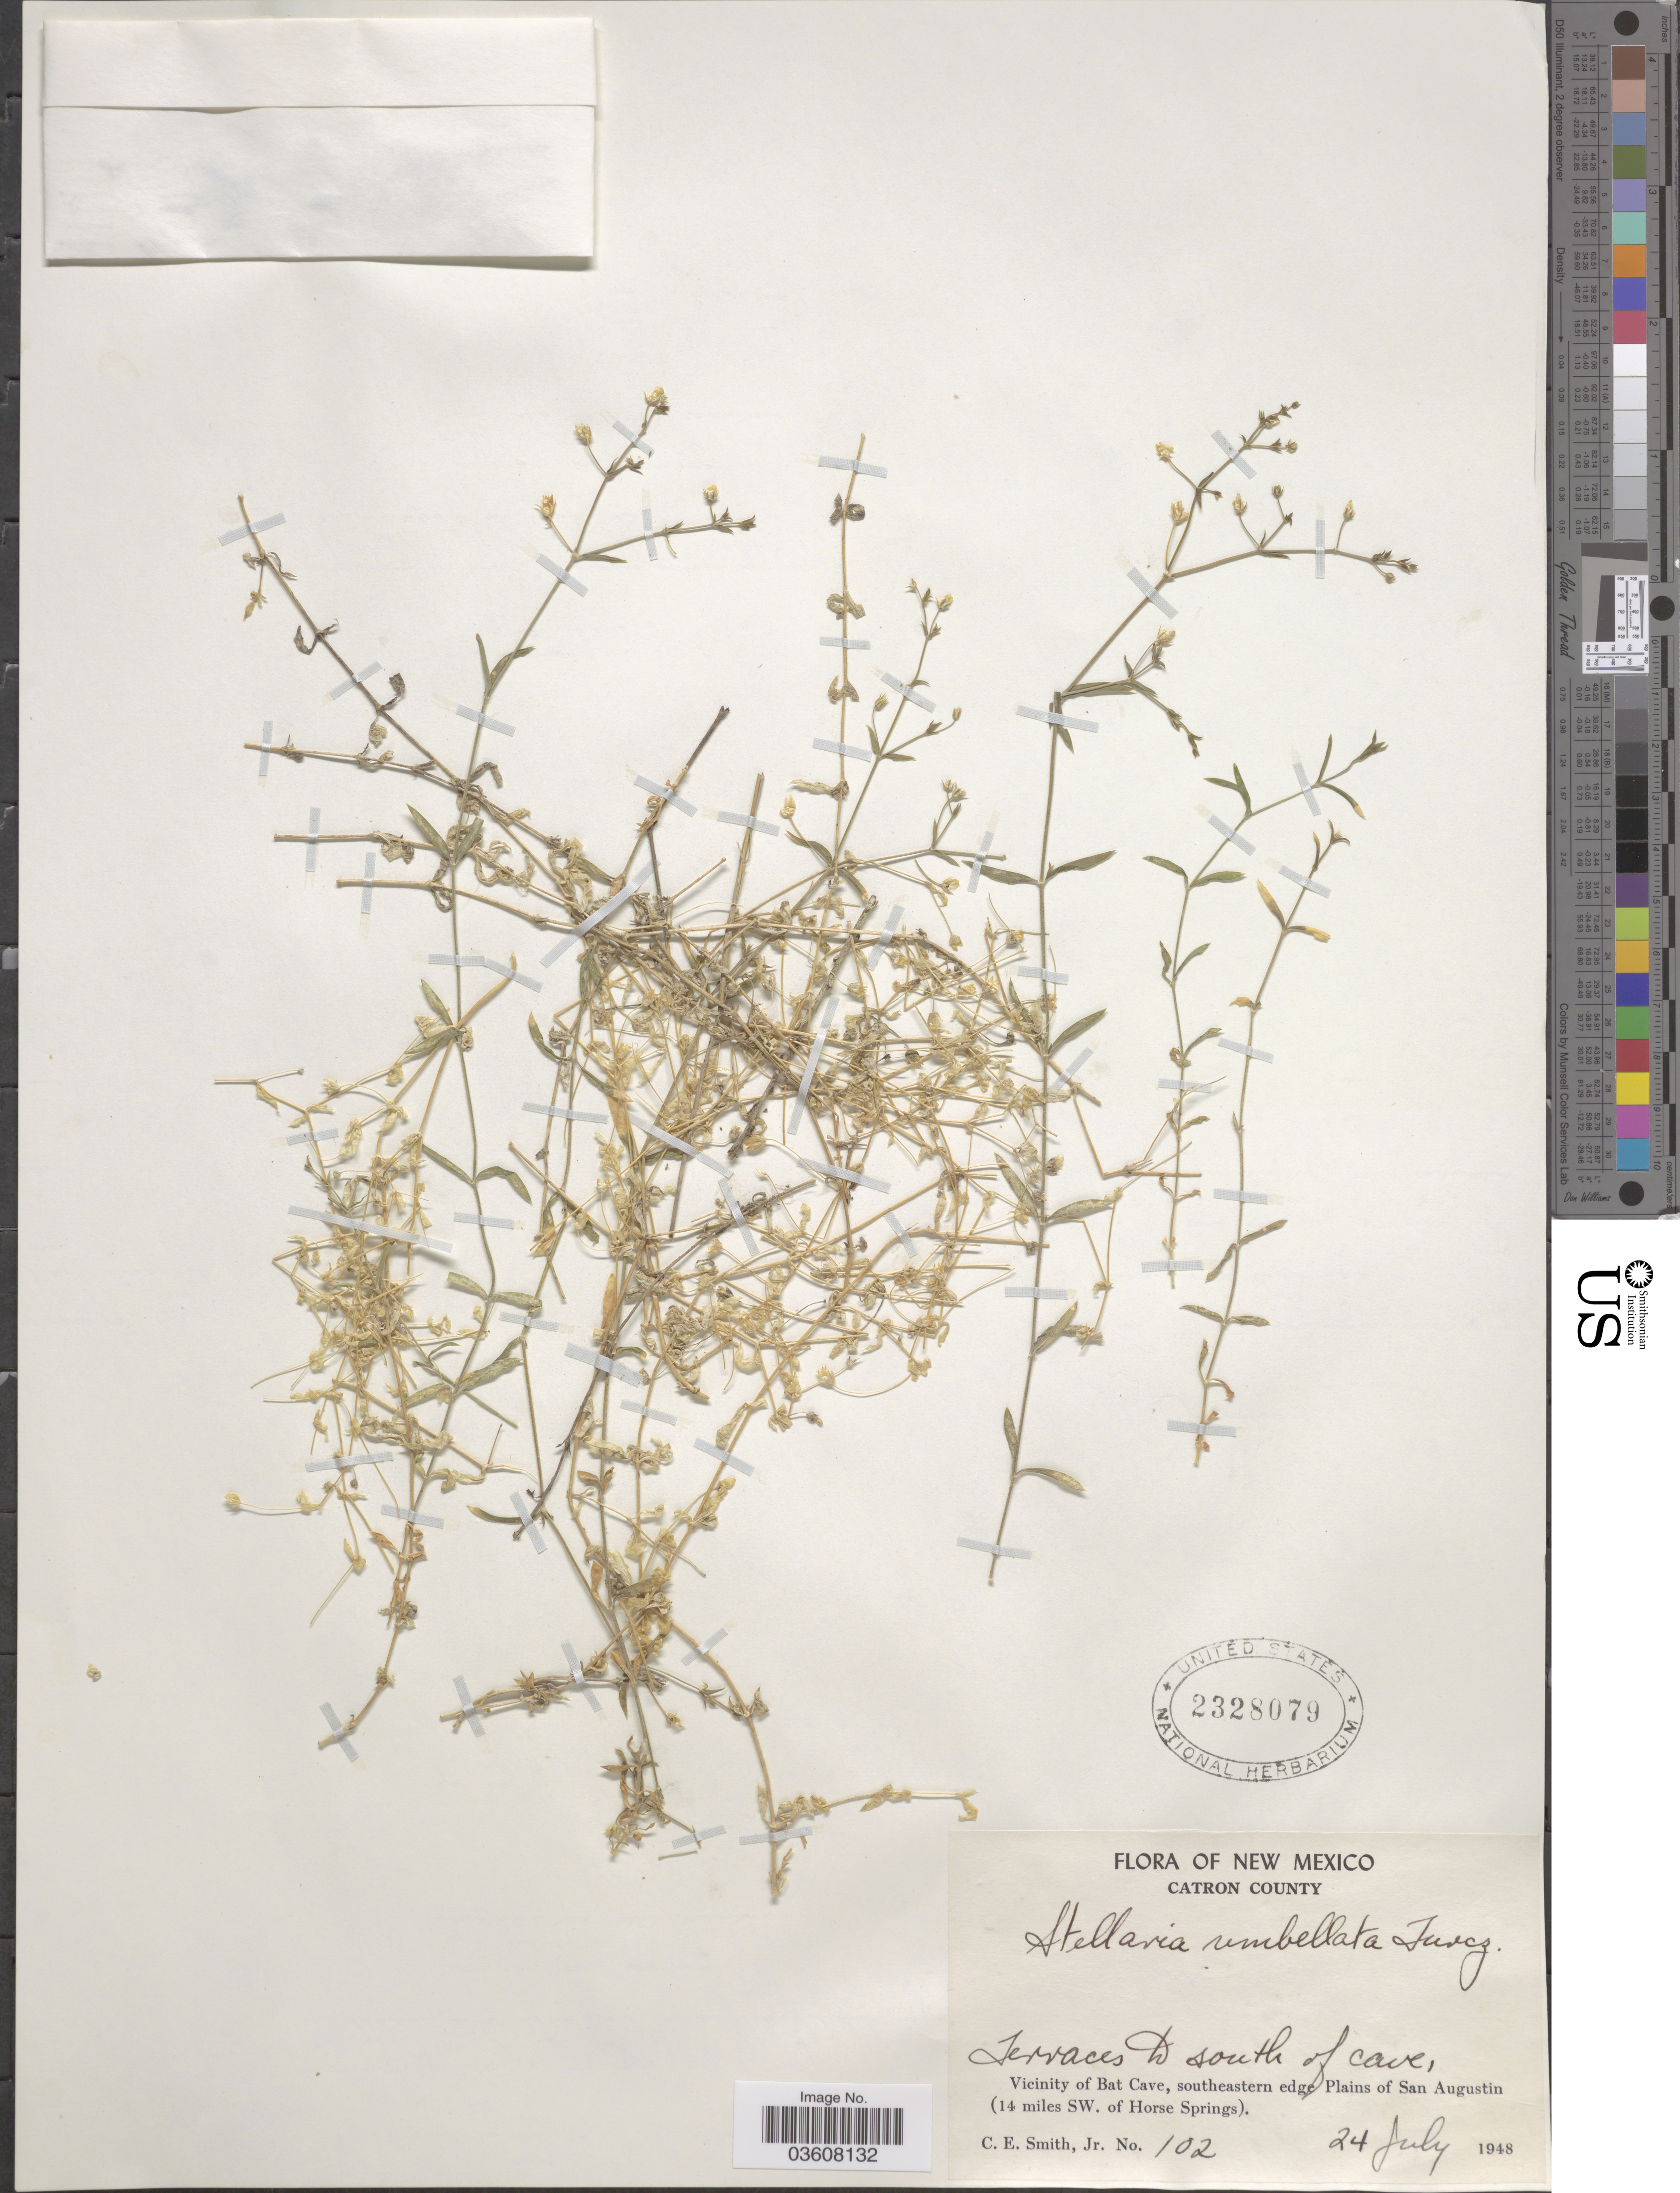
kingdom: Plantae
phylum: Tracheophyta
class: Magnoliopsida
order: Caryophyllales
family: Caryophyllaceae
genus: Stellaria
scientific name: Stellaria umbellata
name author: Turcz.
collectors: C. E. Smith Jr.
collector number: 102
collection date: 1948-07-24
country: United States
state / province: New Mexico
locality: Catron County. Terraces D south of cave, Vicinity of Bat Cave, southeastern edge Plains of San Augustin (14 miles SW. of Horse Springs).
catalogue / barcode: US 2328079